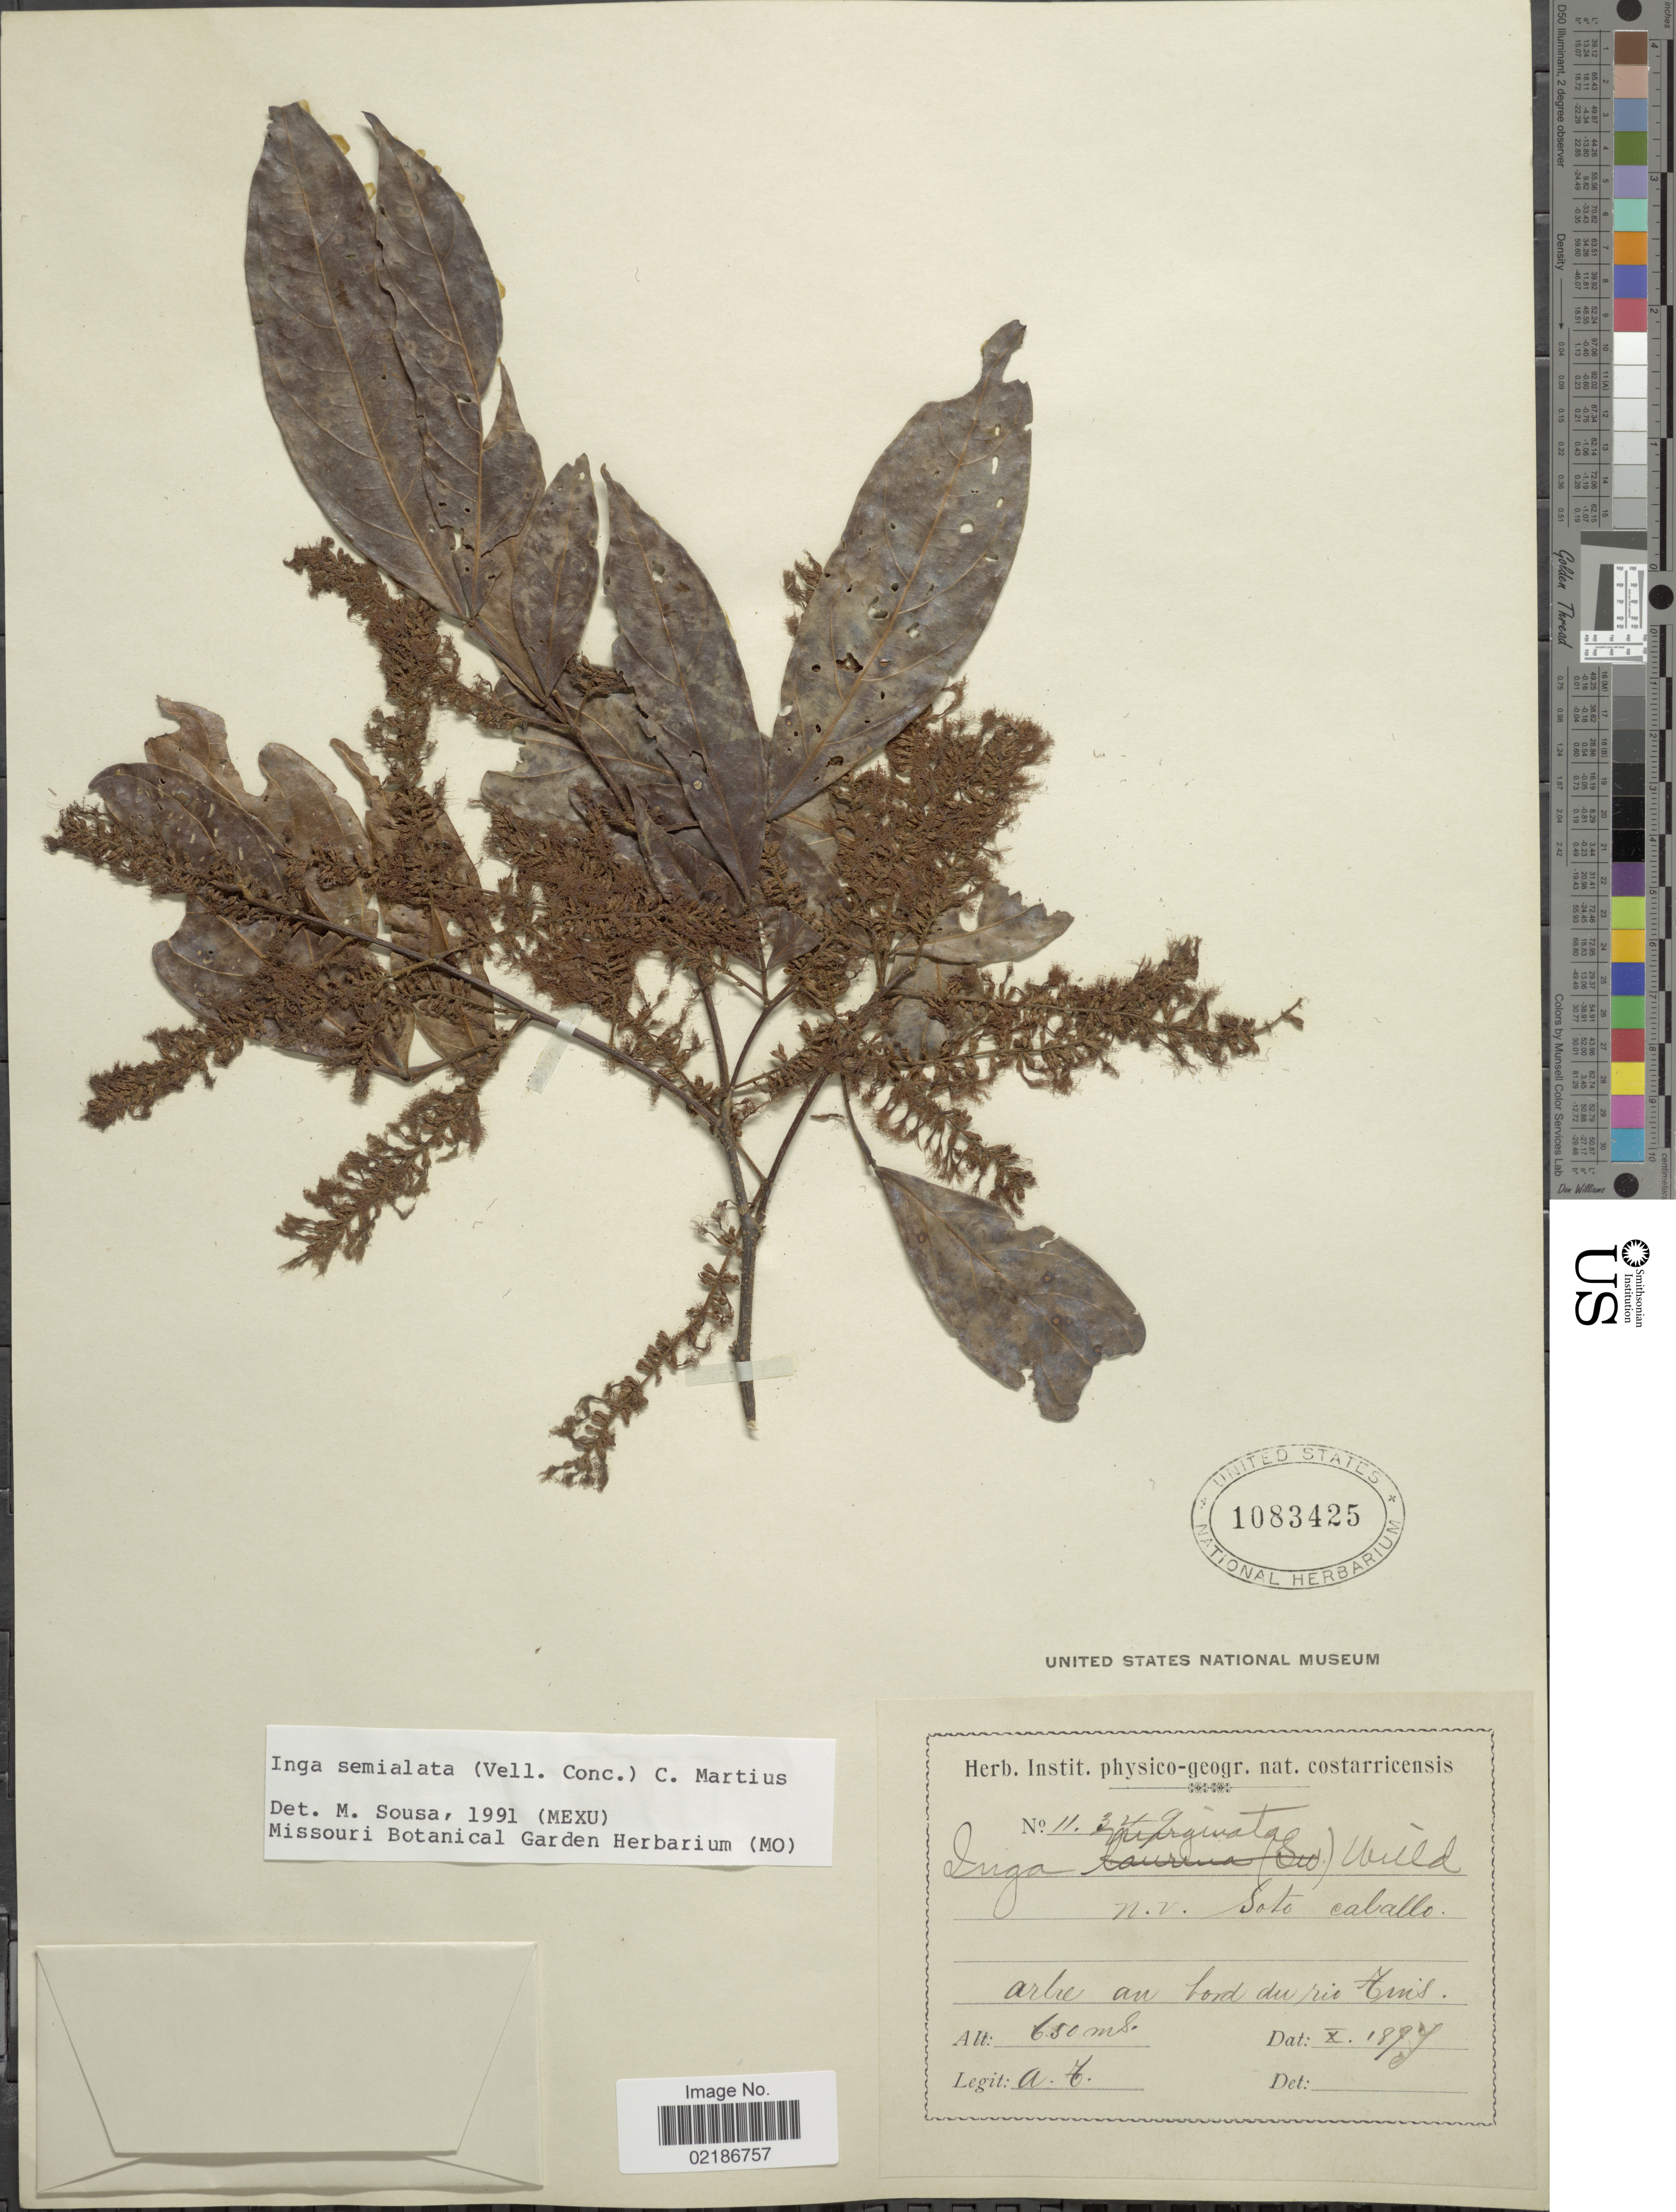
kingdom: Plantae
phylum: Tracheophyta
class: Magnoliopsida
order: Fabales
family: Fabaceae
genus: Inga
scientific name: Inga marginata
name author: Willd.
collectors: A. T.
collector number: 11349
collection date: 1897-10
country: Costa Rica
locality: Bord du Río Tuis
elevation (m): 650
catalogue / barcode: US 1083425